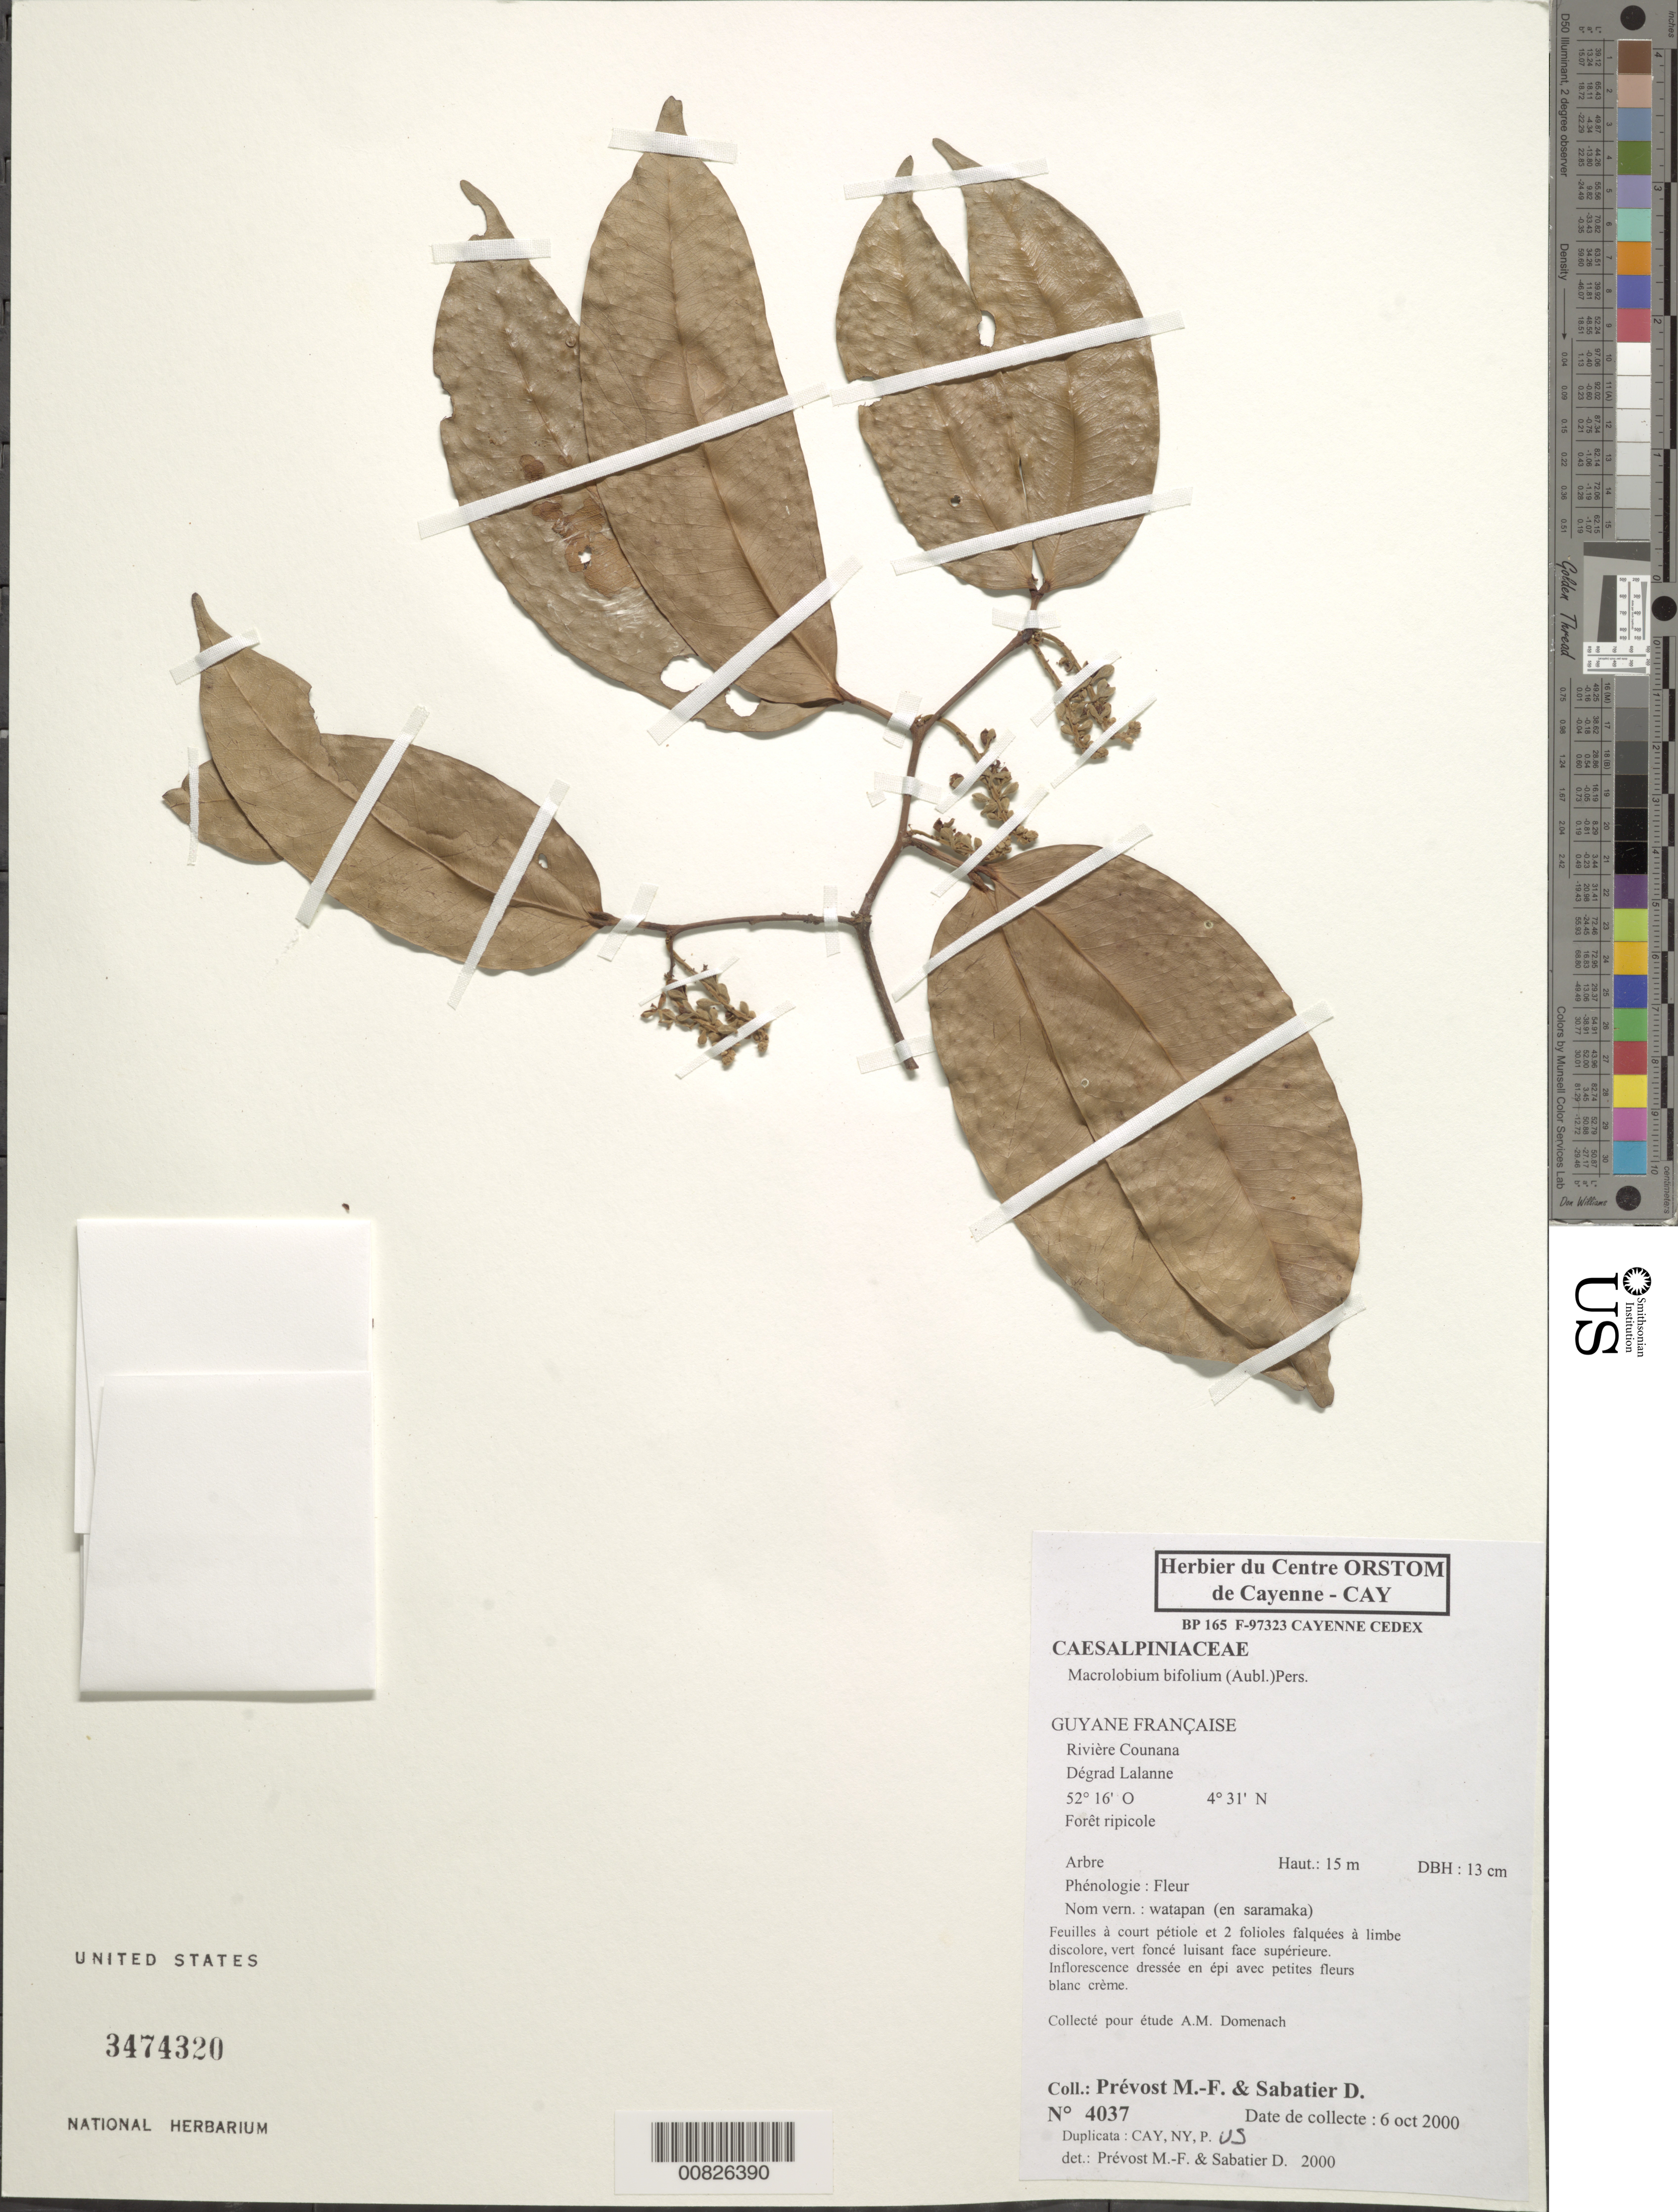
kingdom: Plantae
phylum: Tracheophyta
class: Magnoliopsida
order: Fabales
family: Fabaceae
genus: Macrolobium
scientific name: Macrolobium bifolium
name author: (Aubl.) Pers.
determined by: Prévost, M.-F.; Sabatier, D.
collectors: M.-F. Prévost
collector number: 4037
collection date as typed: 6-Oct-00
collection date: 2000-10-06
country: French Guiana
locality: Counana R., Dégrad Lalanne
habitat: Riparian forest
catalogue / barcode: US 3474320